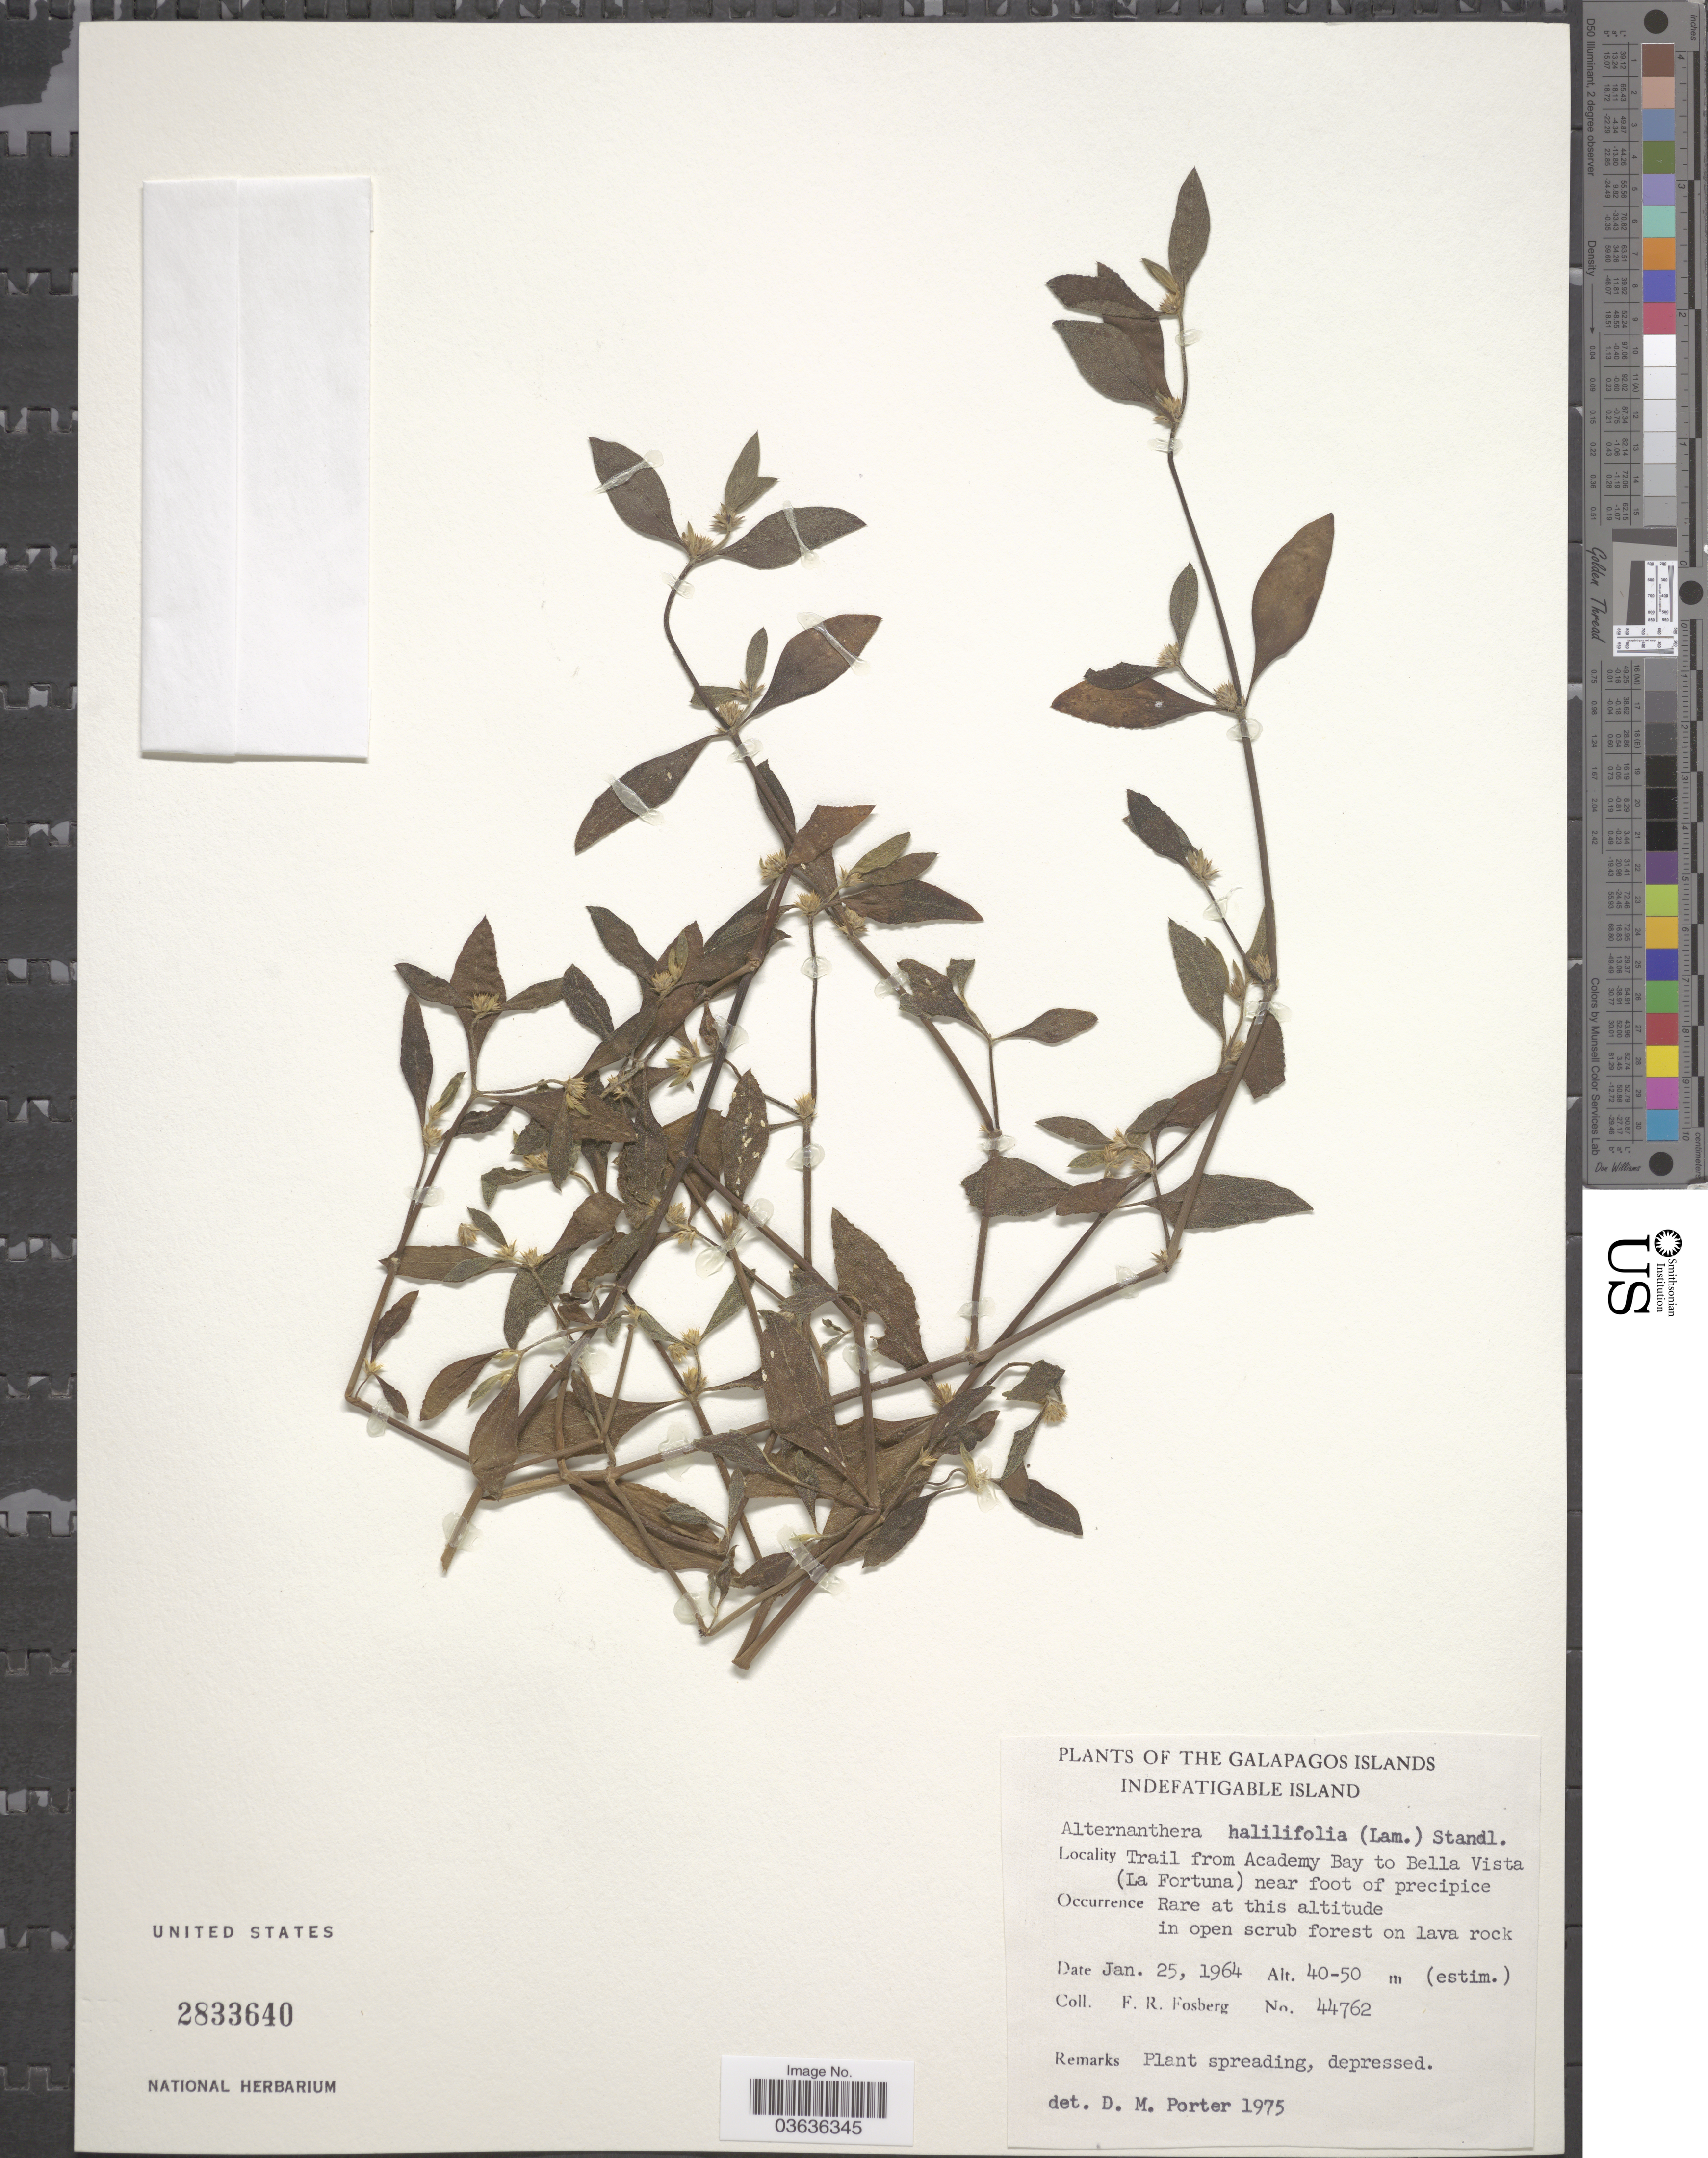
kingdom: Plantae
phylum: Tracheophyta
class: Magnoliopsida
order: Caryophyllales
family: Amaranthaceae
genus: Alternanthera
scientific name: Alternanthera halimifolia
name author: (Lam.) Standl. ex Pittier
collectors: F. R. Fosberg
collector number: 44762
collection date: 1964-01-25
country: Ecuador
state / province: Colón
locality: The Galapagos Islands. Indefatigable Island. Trail from Academy Bay to Bella Vista (La Fortuna) near foot of precipice.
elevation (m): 40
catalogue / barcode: US 2833640